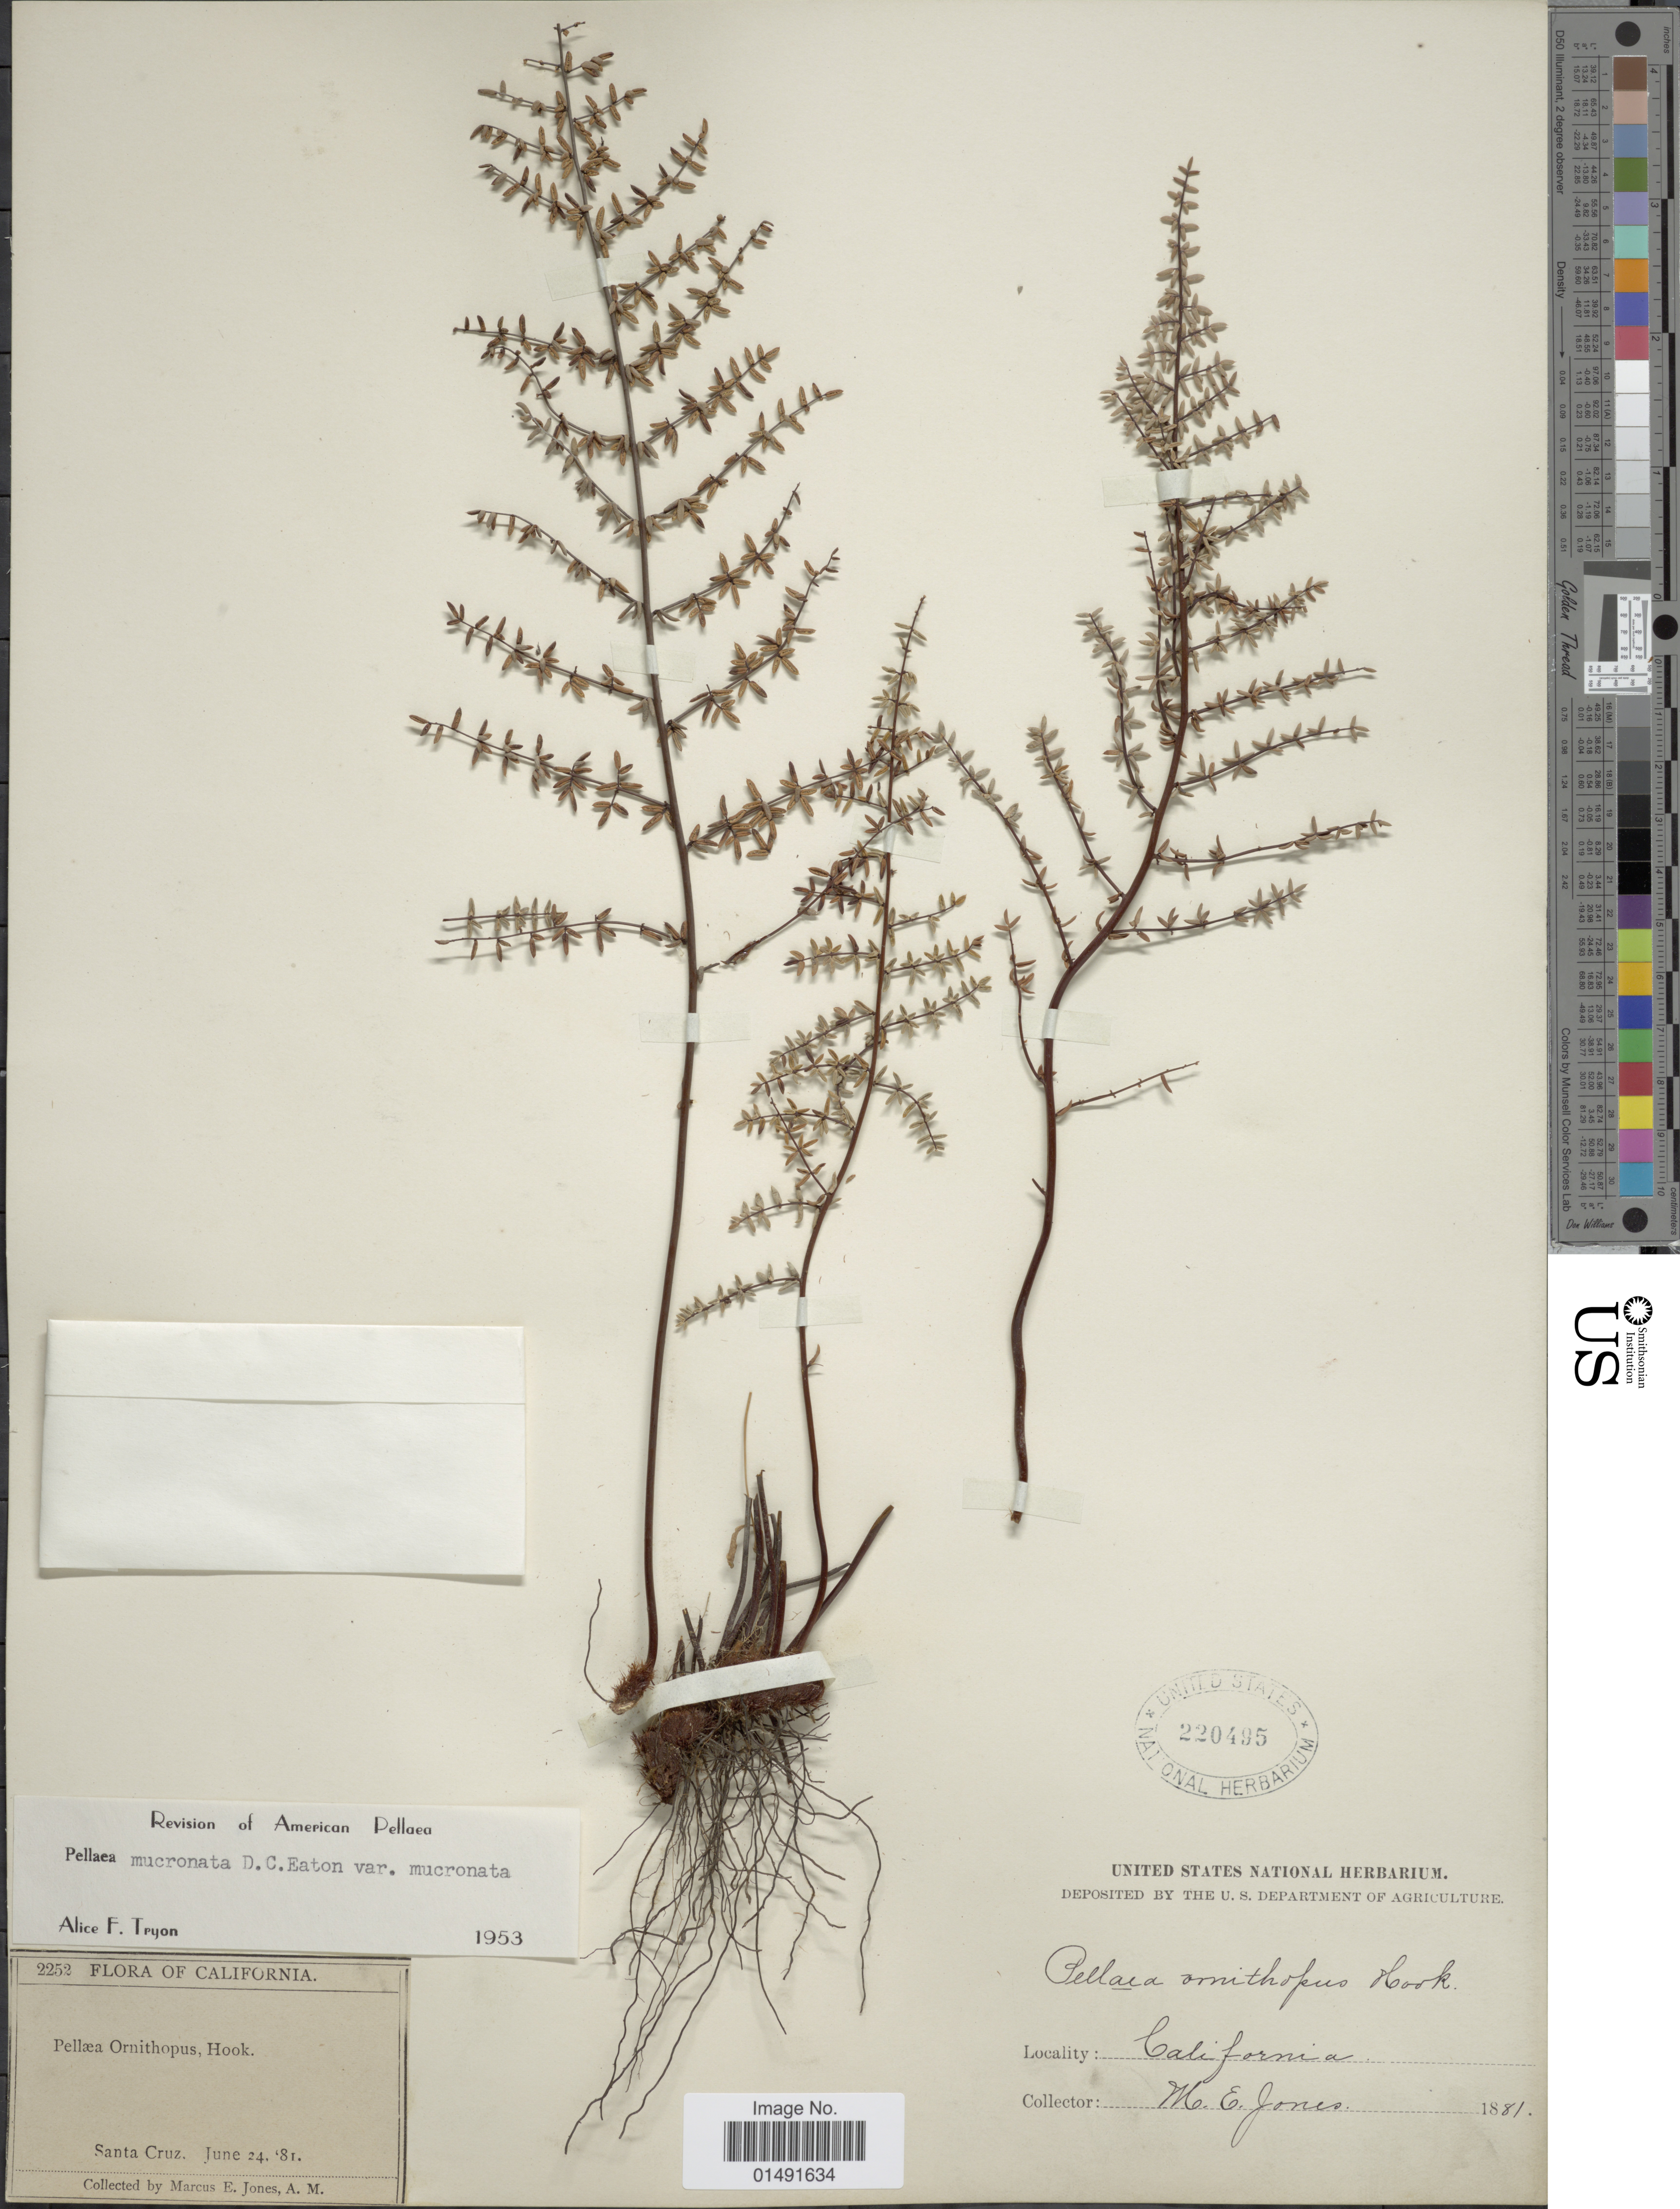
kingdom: Plantae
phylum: Tracheophyta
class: Polypodiopsida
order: Polypodiales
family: Pteridaceae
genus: Pellaea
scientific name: Pellaea mucronata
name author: (D.C. Eaton) D.C. Eaton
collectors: M. E. Jones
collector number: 2252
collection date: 1881-06-24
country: United States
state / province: California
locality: Santa Cruz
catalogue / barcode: US 220495